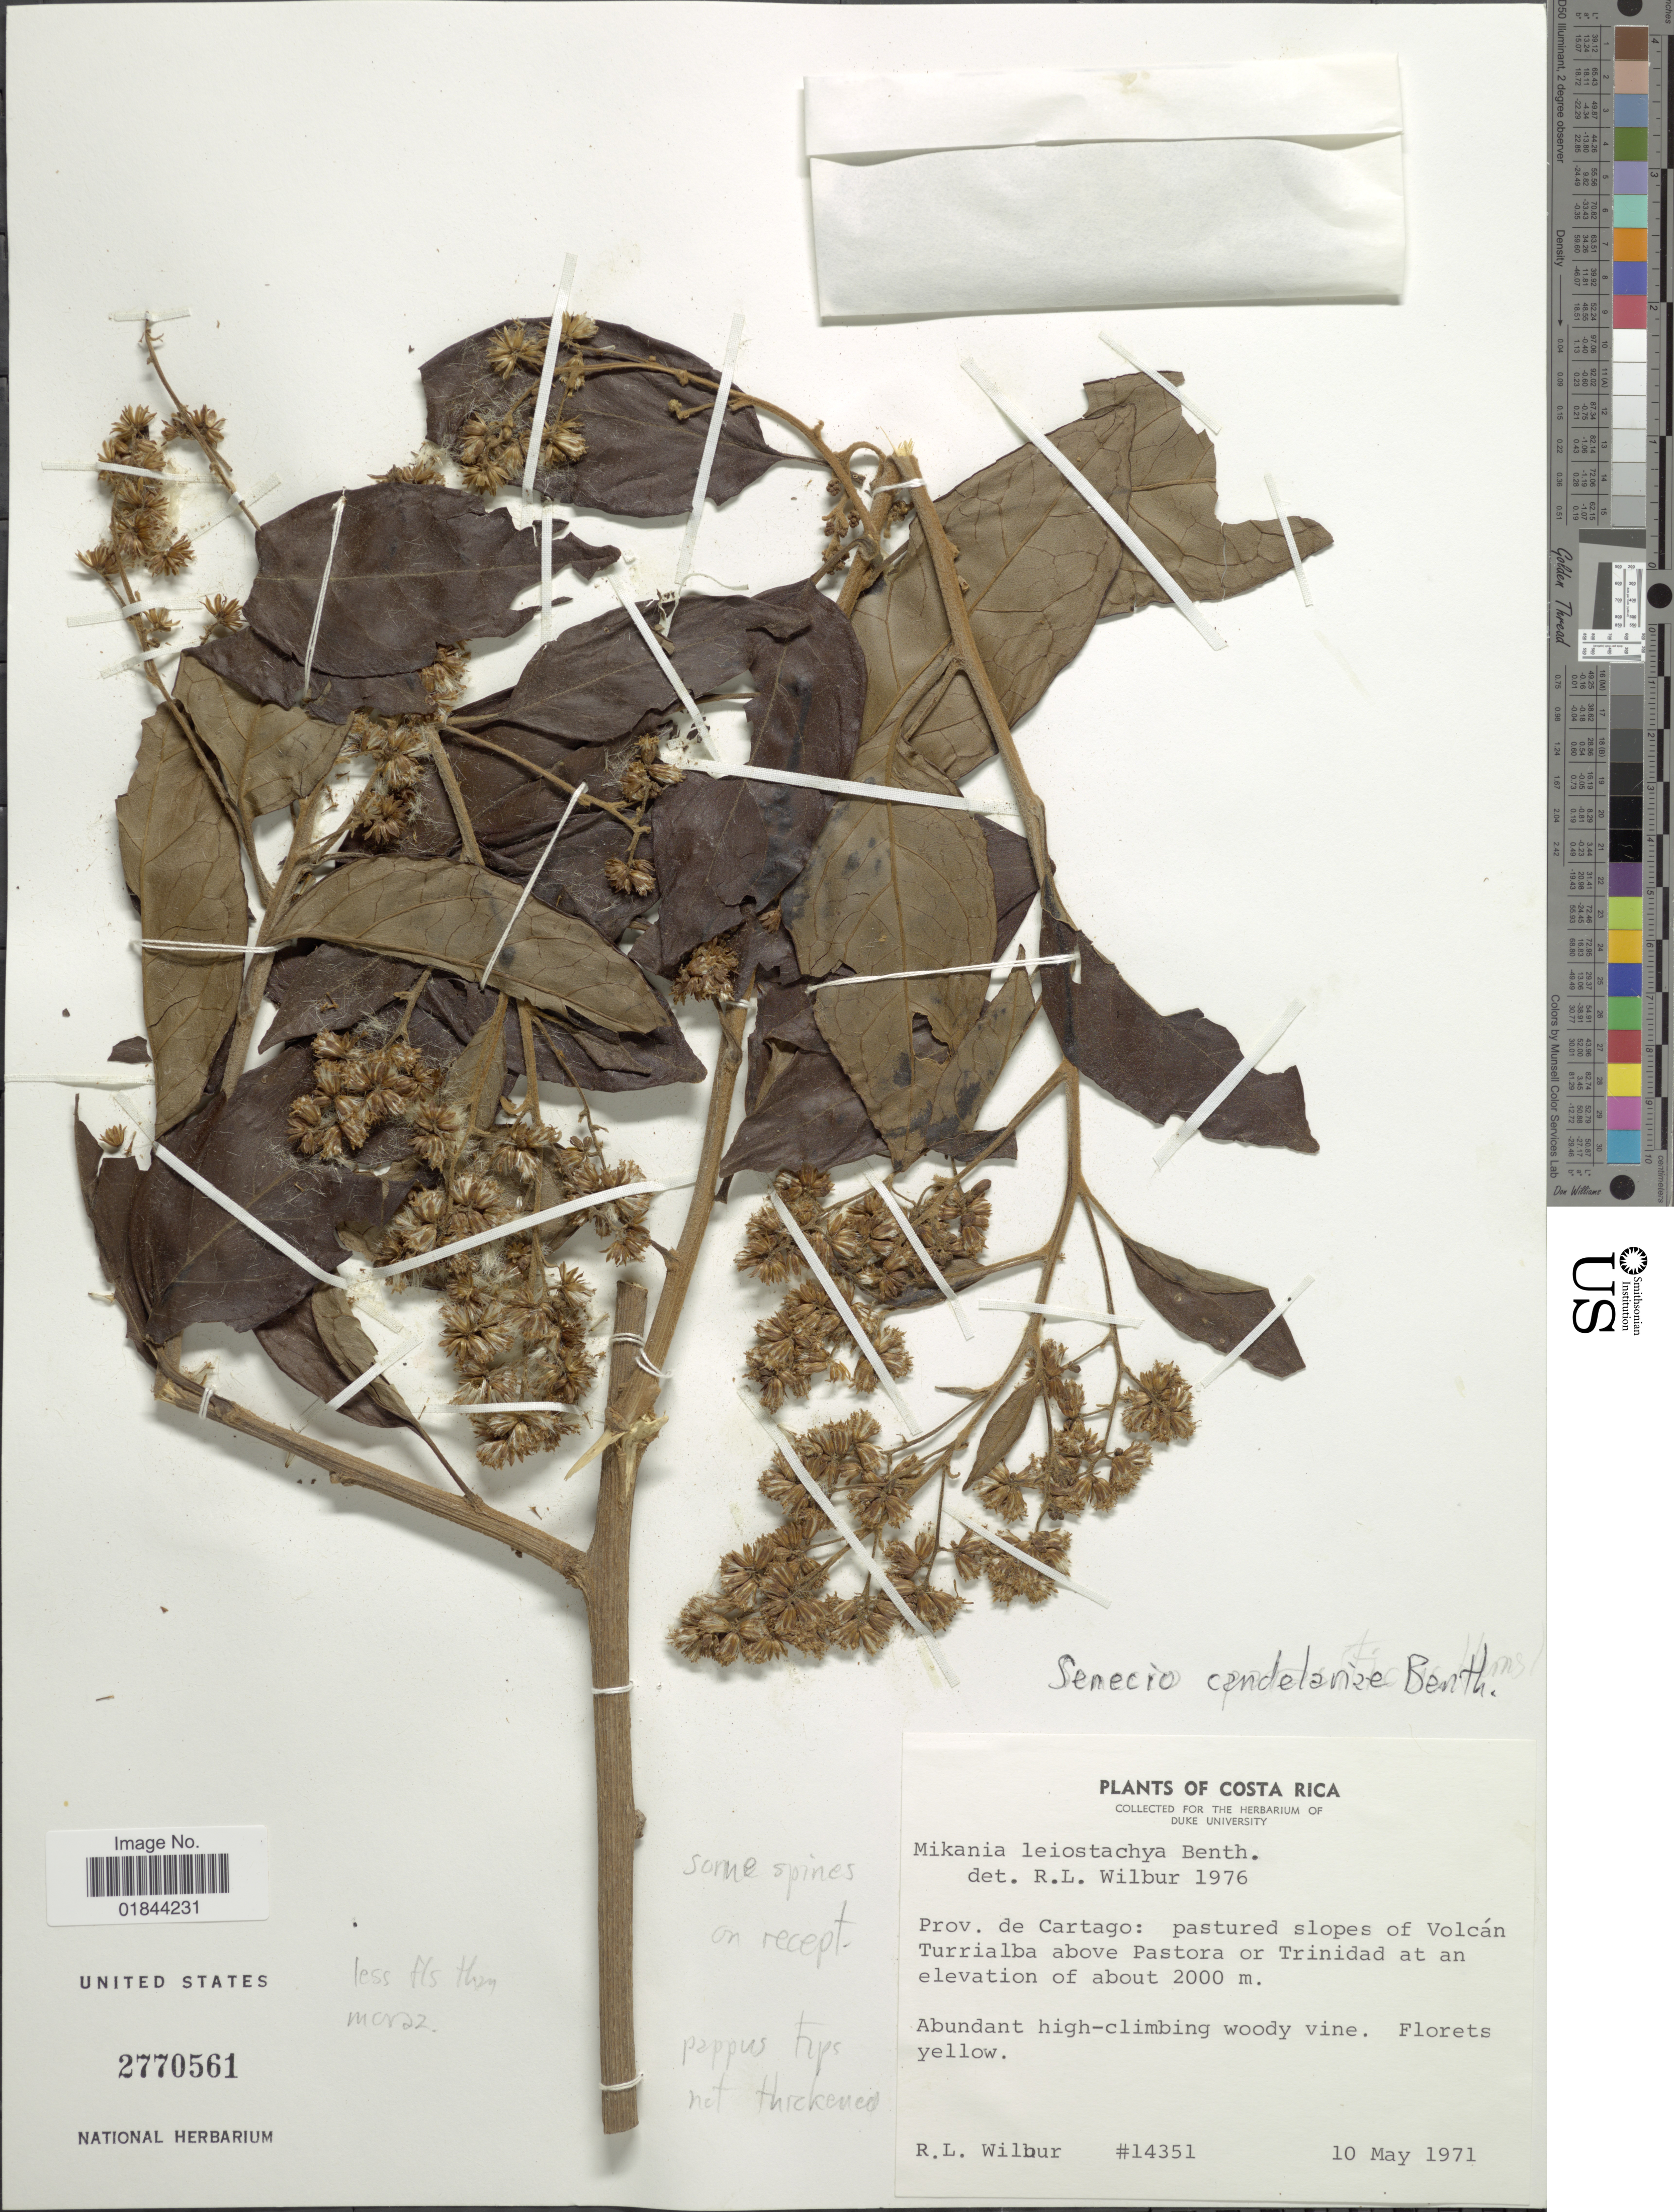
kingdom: Plantae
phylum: Tracheophyta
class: Magnoliopsida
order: Asterales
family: Asteraceae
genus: Pentacalia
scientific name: Pentacalia candelariae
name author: (Benth.) H. Rob. & Cuatrec.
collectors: R. L. Wilbur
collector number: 14351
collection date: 1971-05-10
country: Costa Rica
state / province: Cartago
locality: Pastured slopes of Volcan Turrialba above Pastora or Trinidad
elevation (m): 2000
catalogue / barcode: US 2770561